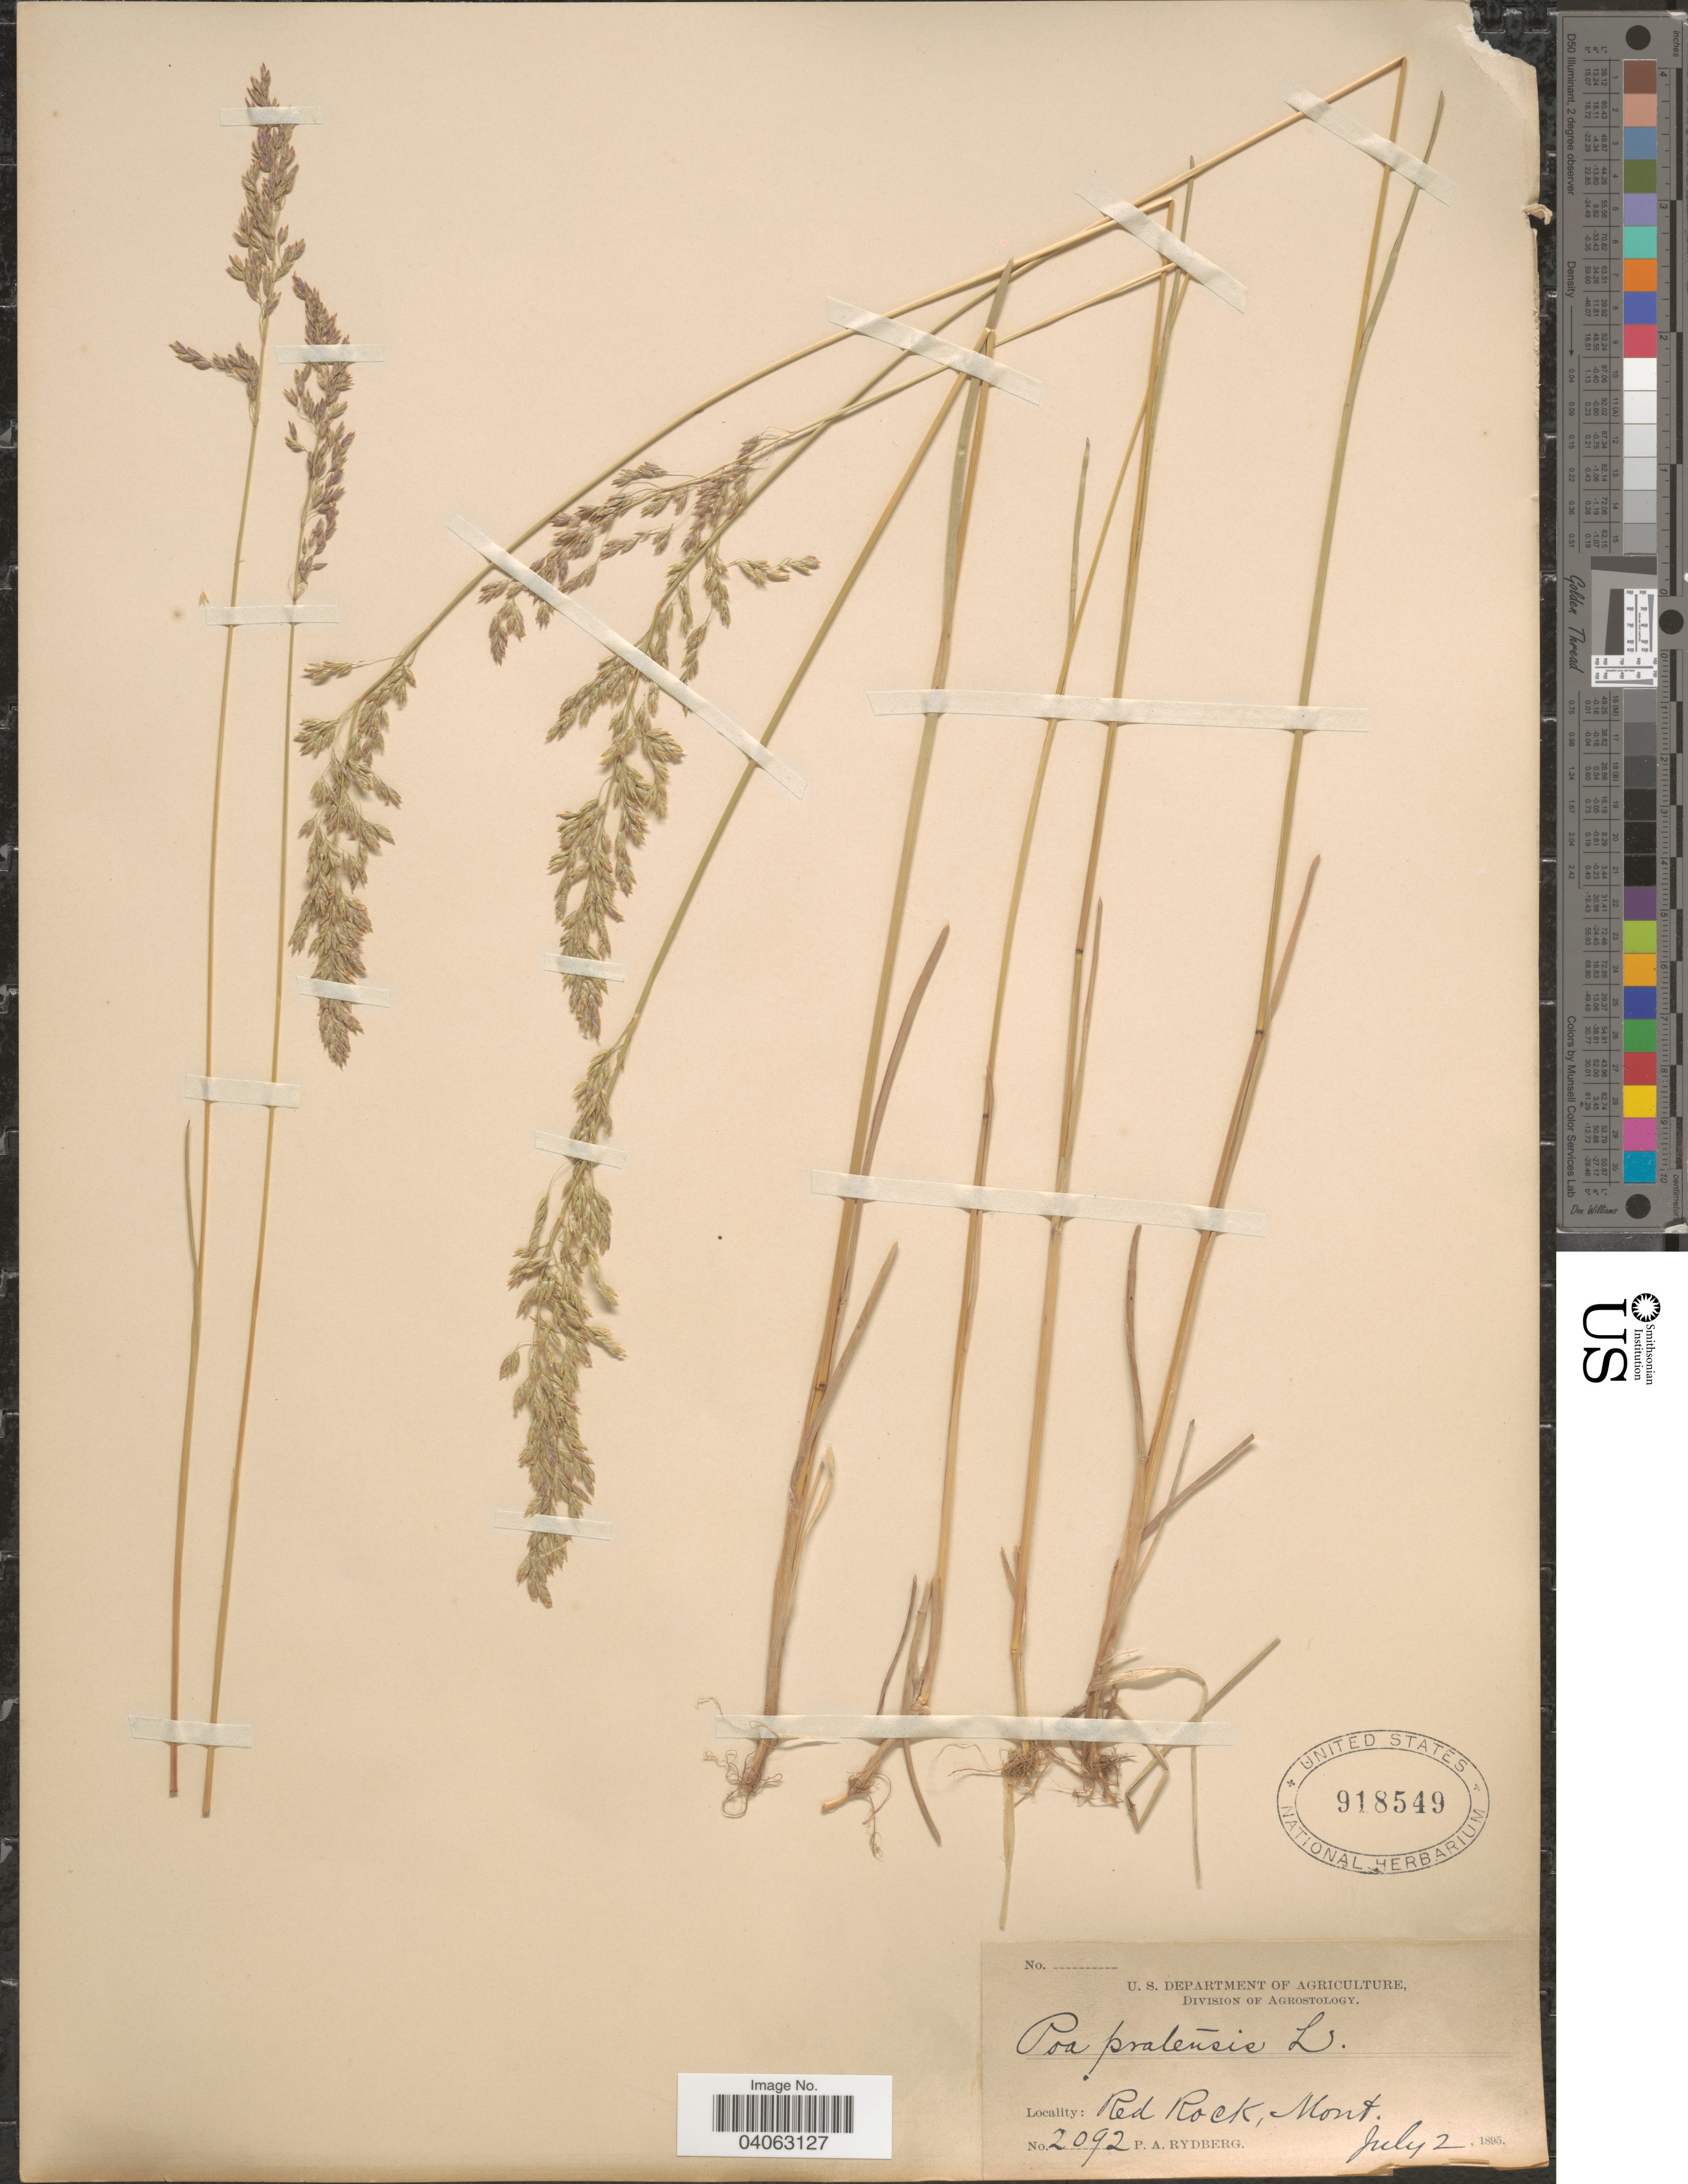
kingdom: Plantae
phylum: Tracheophyta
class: Liliopsida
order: Poales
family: Poaceae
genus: Poa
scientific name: Poa pratensis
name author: L.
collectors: P. A. Rydberg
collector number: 2092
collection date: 1895-07-02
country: United States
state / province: Montana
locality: Red Rock.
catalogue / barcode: US 918549